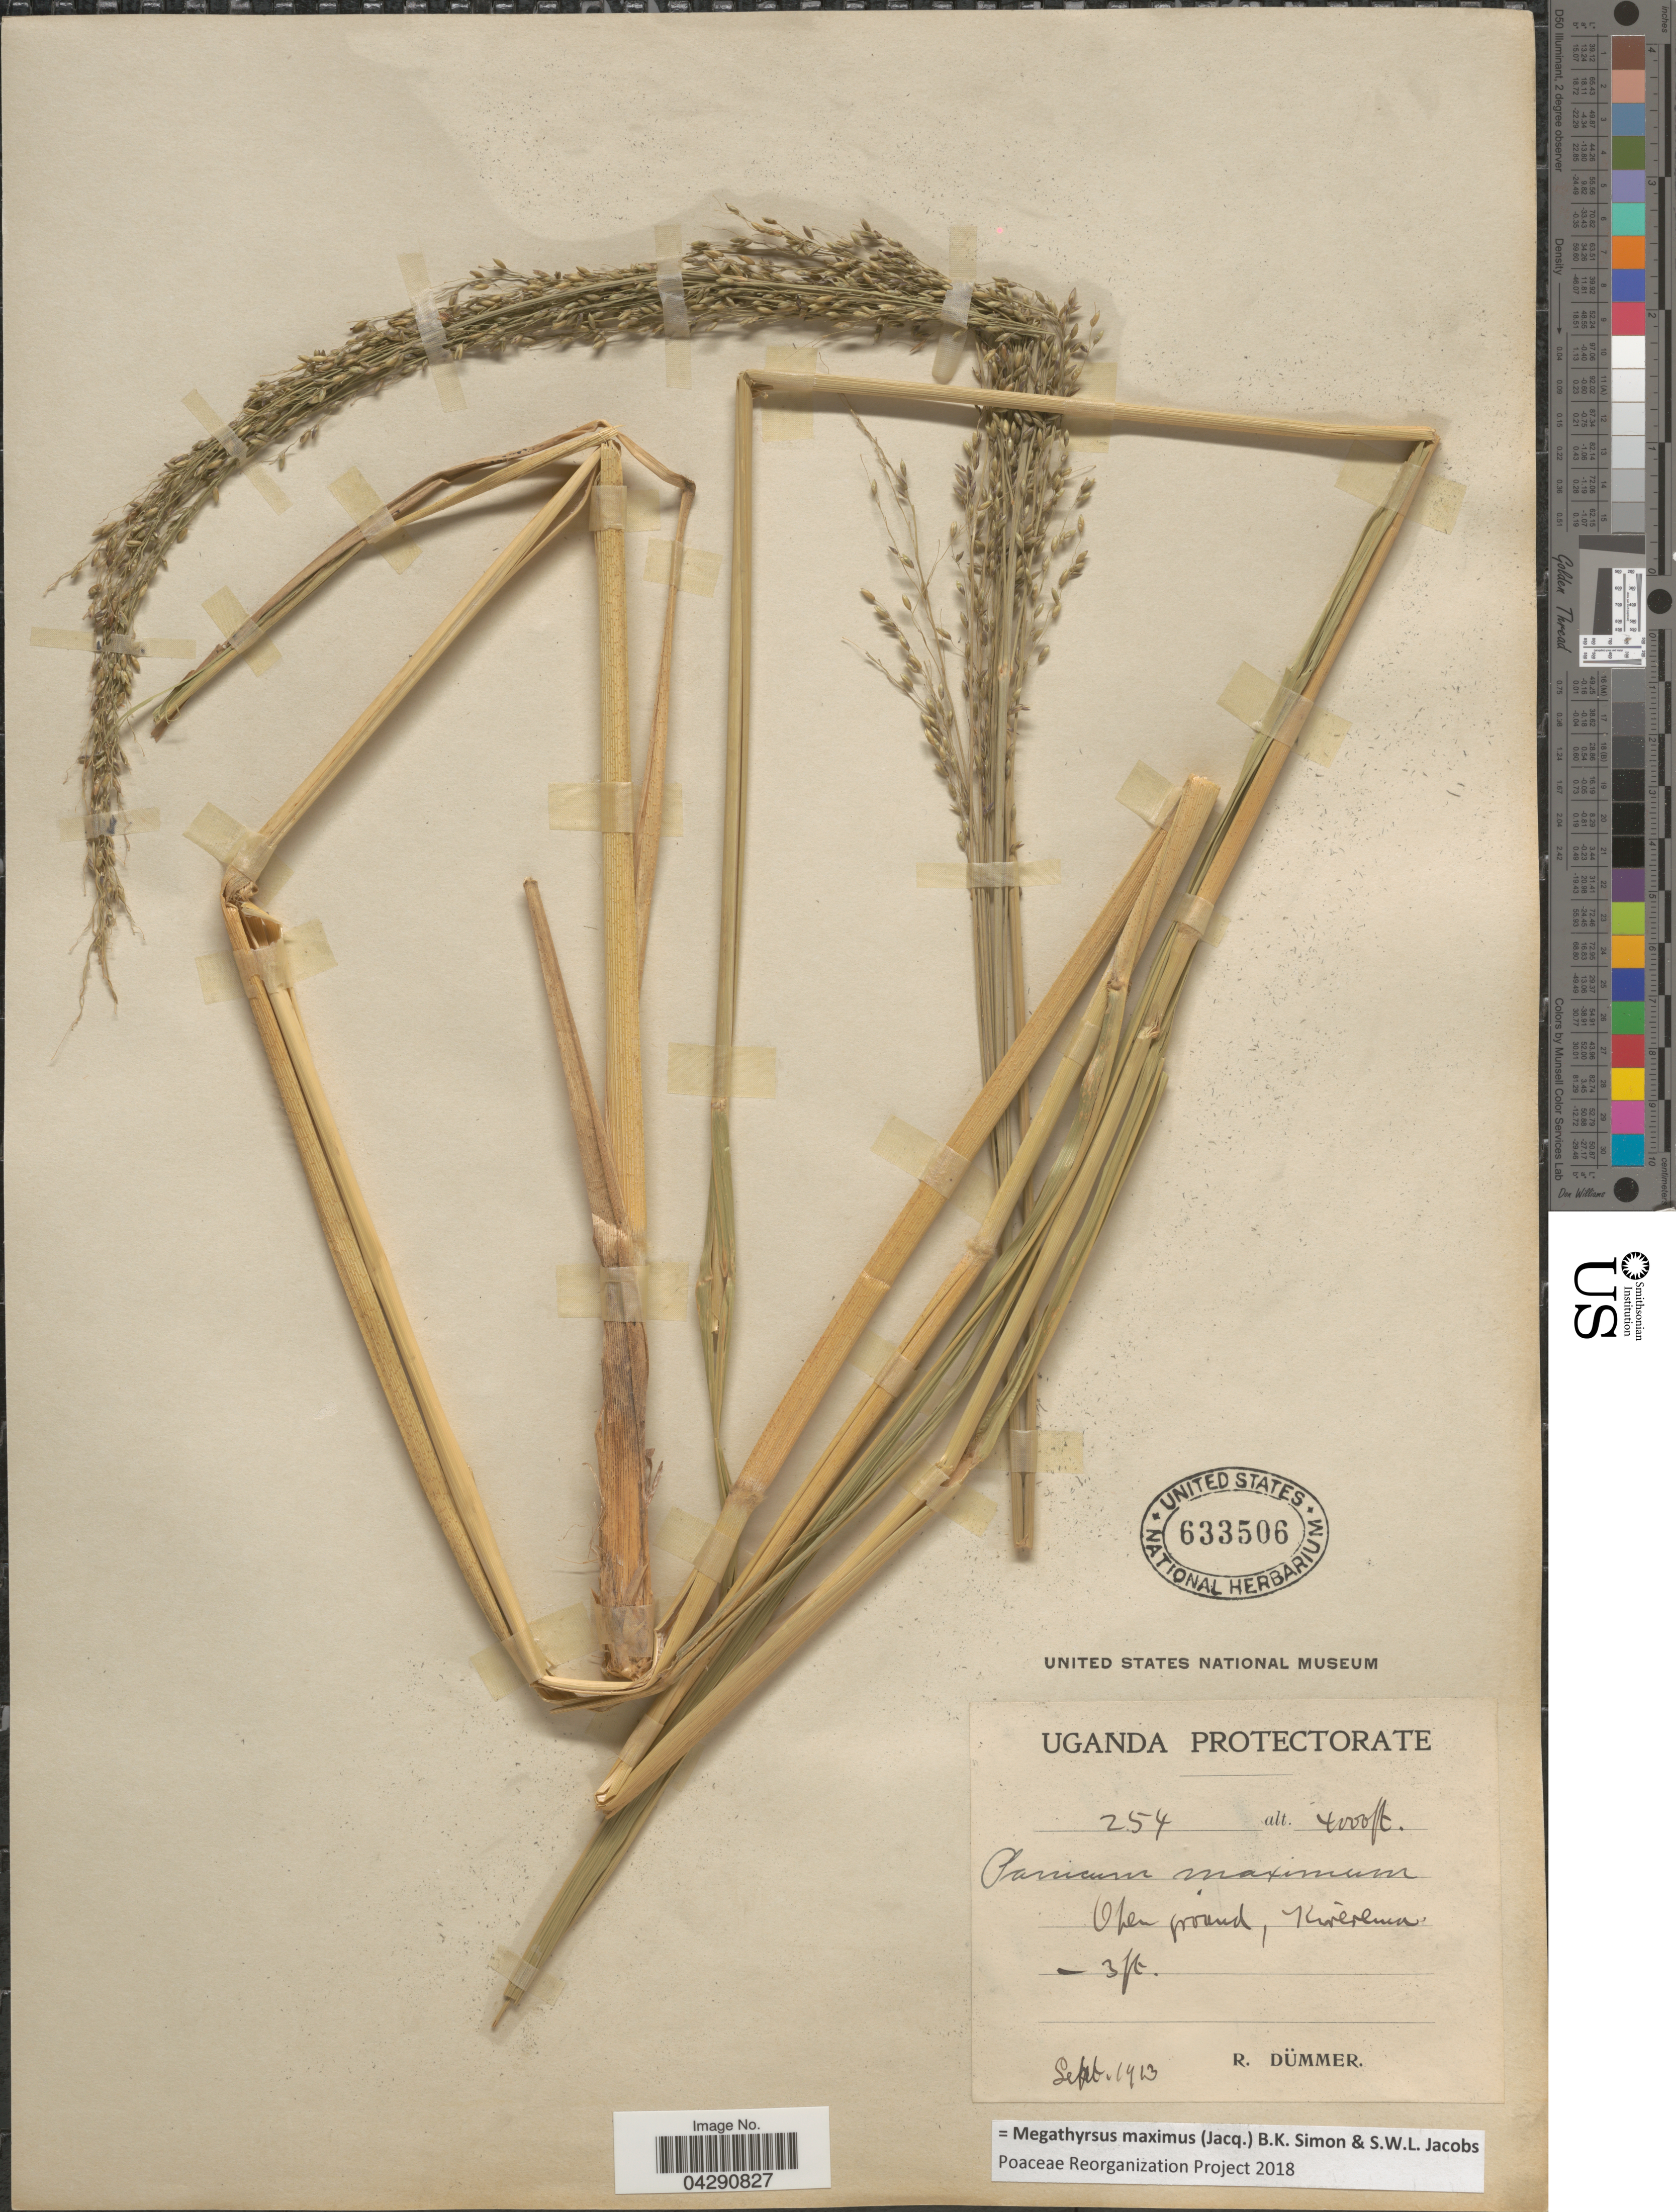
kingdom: Plantae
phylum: Tracheophyta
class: Liliopsida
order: Poales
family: Poaceae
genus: Megathyrsus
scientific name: Megathyrsus maximus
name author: (Jacq.) B.K. Simon & S.W.L. Jacobs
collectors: R. A. Dümmer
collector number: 254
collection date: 1913-09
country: Uganda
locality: Uganda Protectorate. Kirerema.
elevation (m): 1219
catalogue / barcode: US 633506